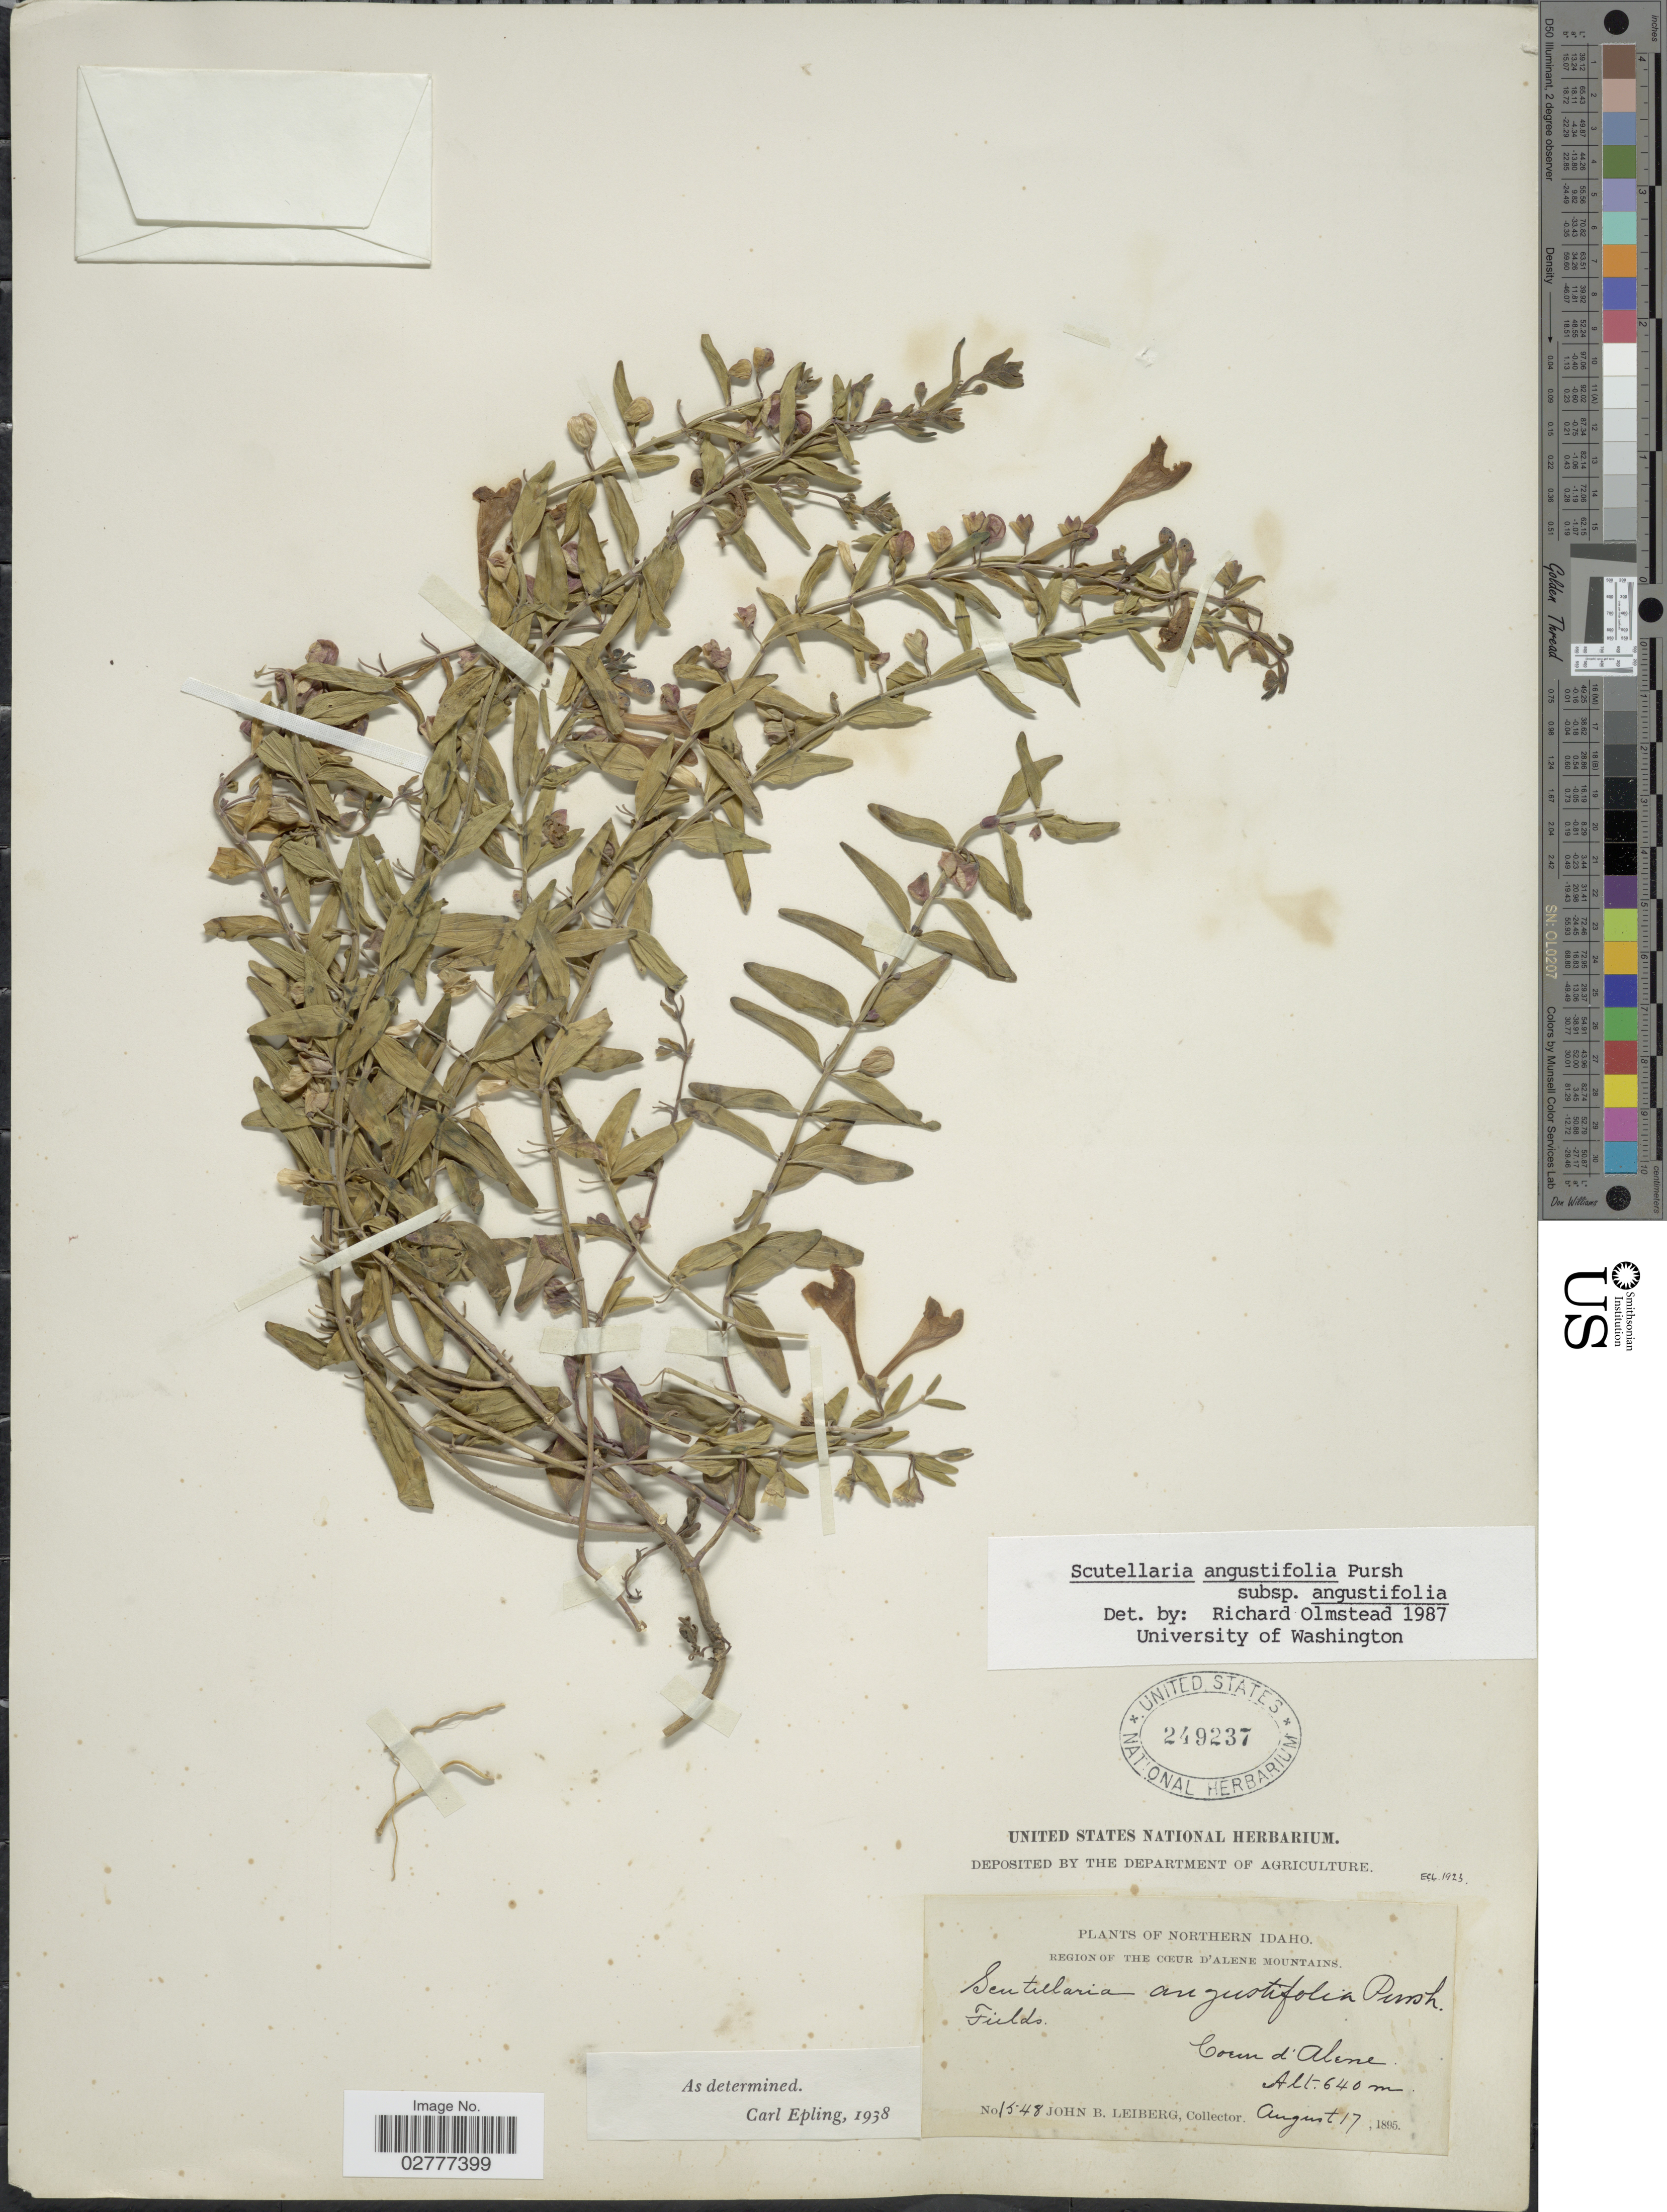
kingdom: Plantae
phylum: Tracheophyta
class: Magnoliopsida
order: Lamiales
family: Lamiaceae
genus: Scutellaria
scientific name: Scutellaria angustifolia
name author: Pursh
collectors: J. B. Leiberg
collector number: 1548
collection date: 1895-08-17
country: United States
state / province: Idaho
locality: Northern Idaho. Region of the Cœur d'Alene Mountains. Coeur d'Alene.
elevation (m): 640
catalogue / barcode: US 249237